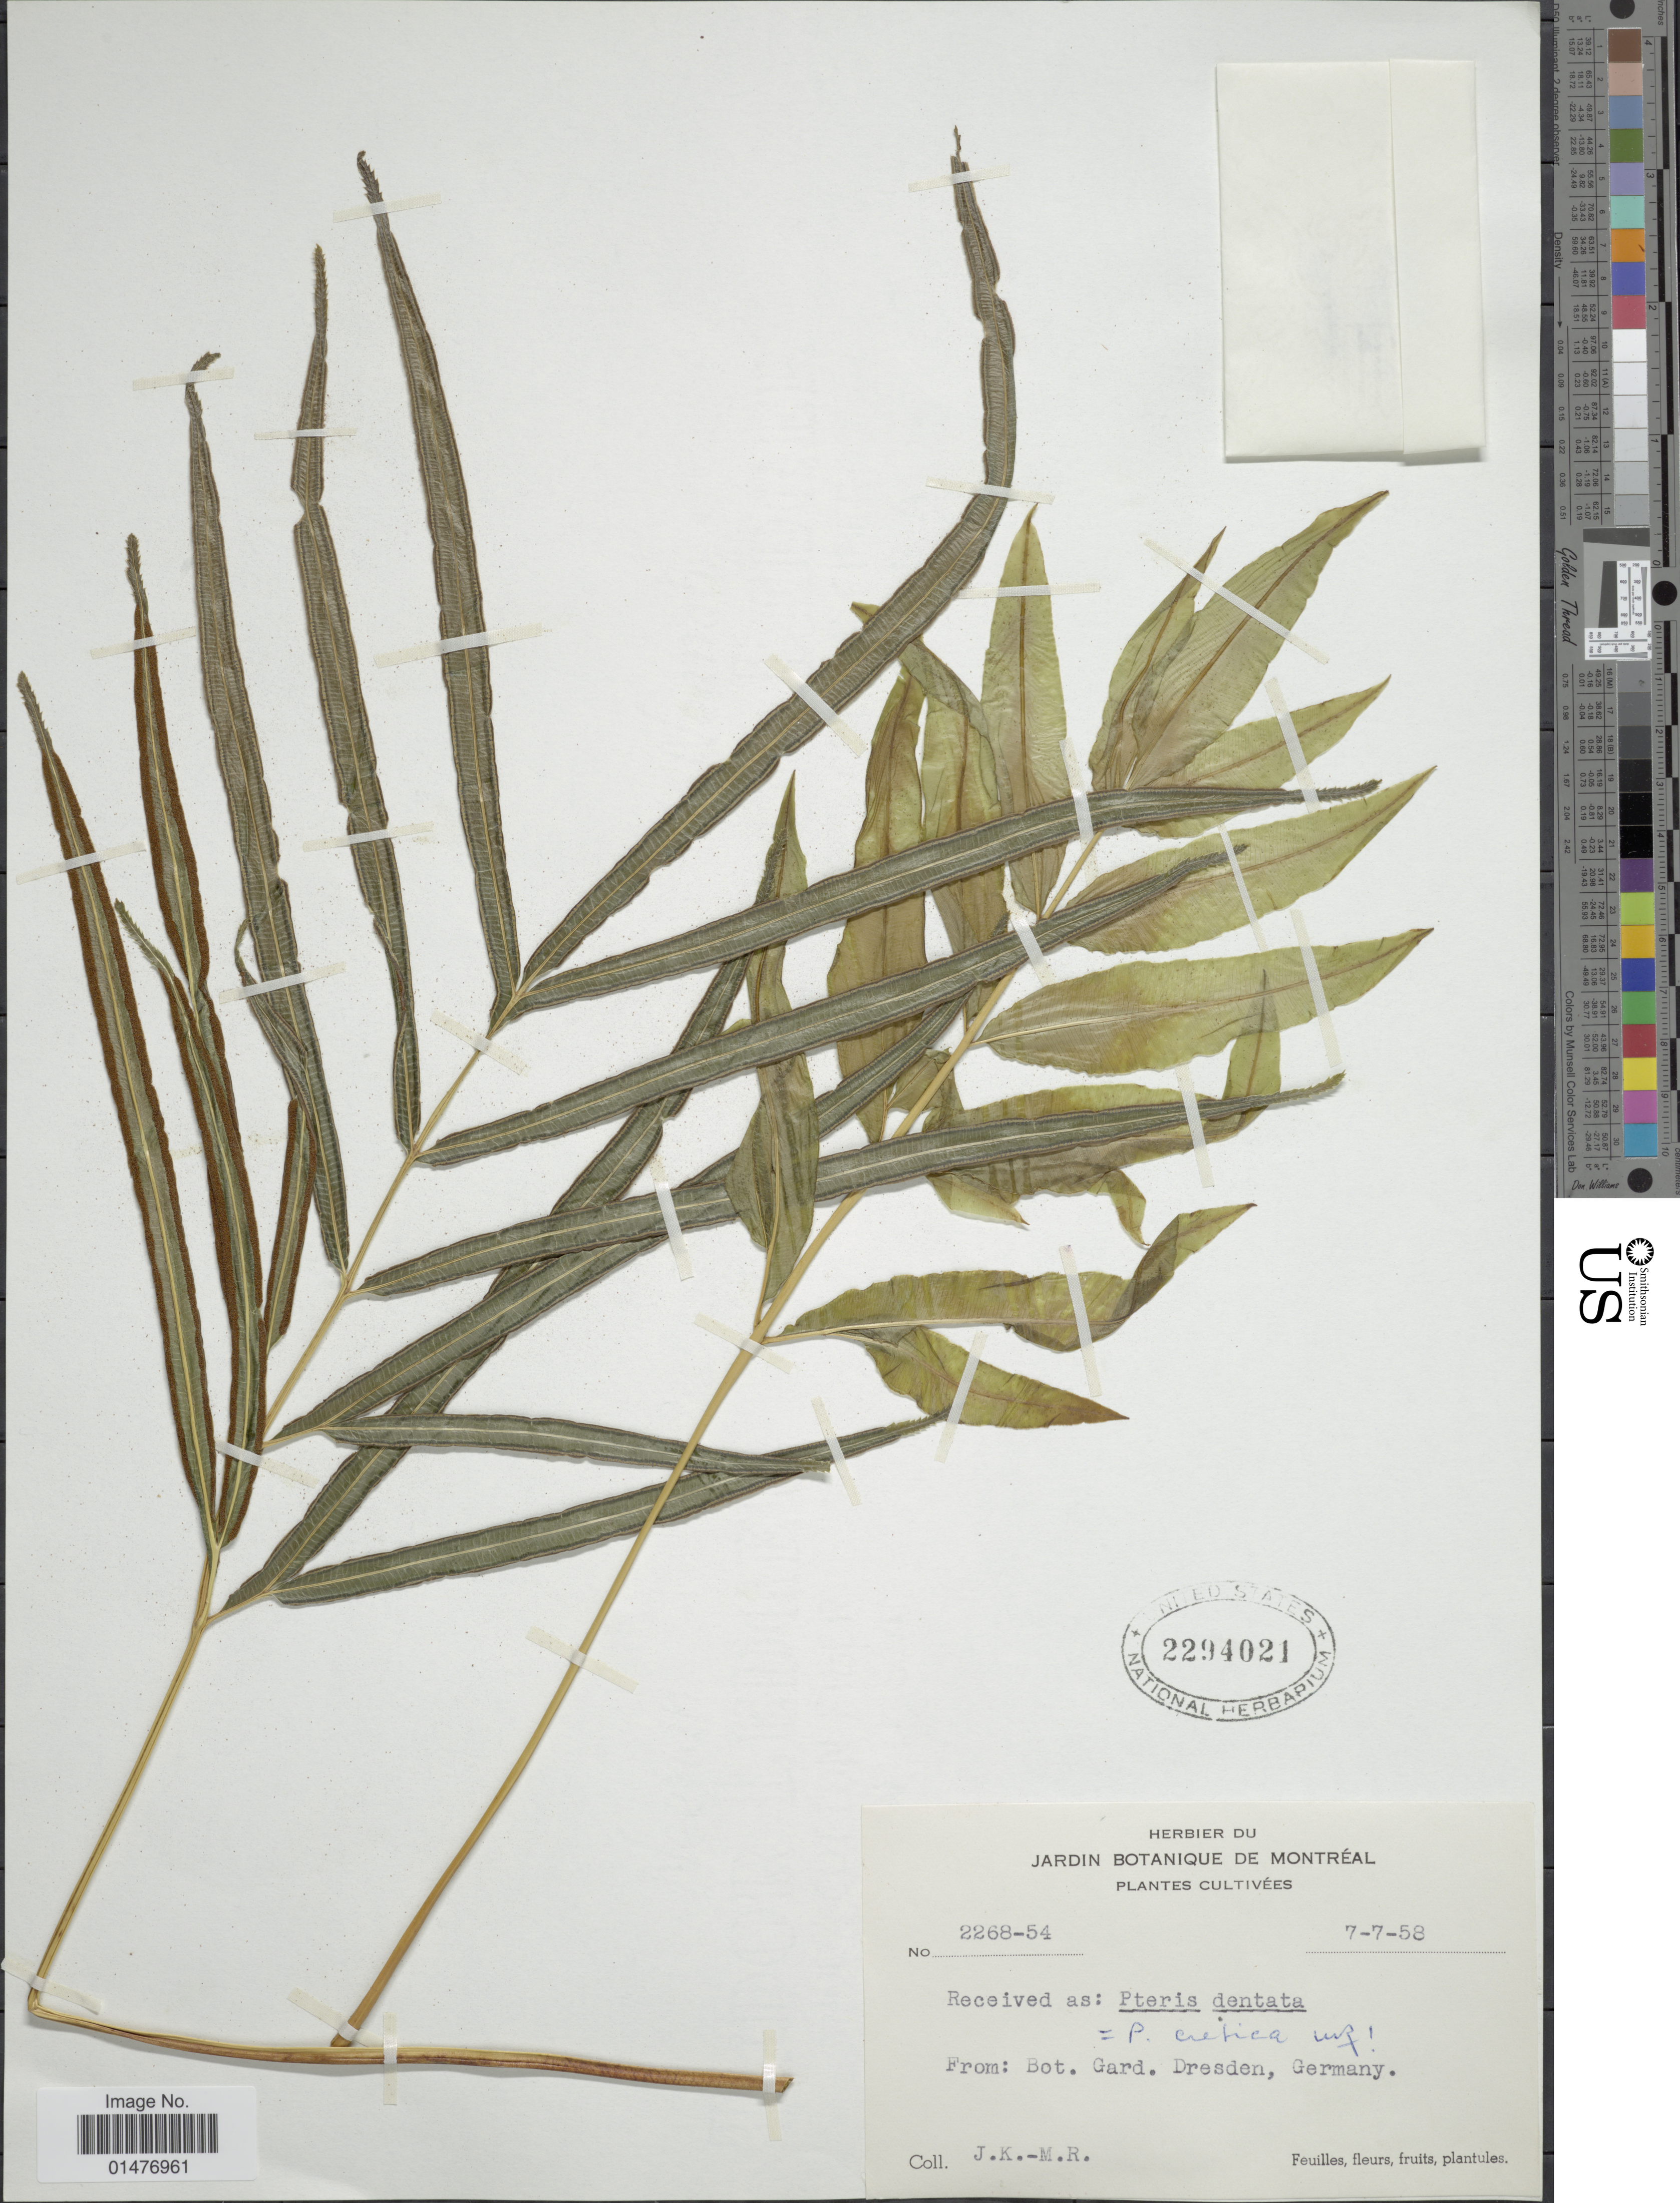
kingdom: Plantae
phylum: Tracheophyta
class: Polypodiopsida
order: Polypodiales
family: Pteridaceae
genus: Pteris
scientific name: Pteris cretica var. cretica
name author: L.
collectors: J. K. & M. R.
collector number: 2268-54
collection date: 1958-07-07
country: Germany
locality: From: Bot. Gard. Dresden, Germany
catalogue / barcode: US 2294021